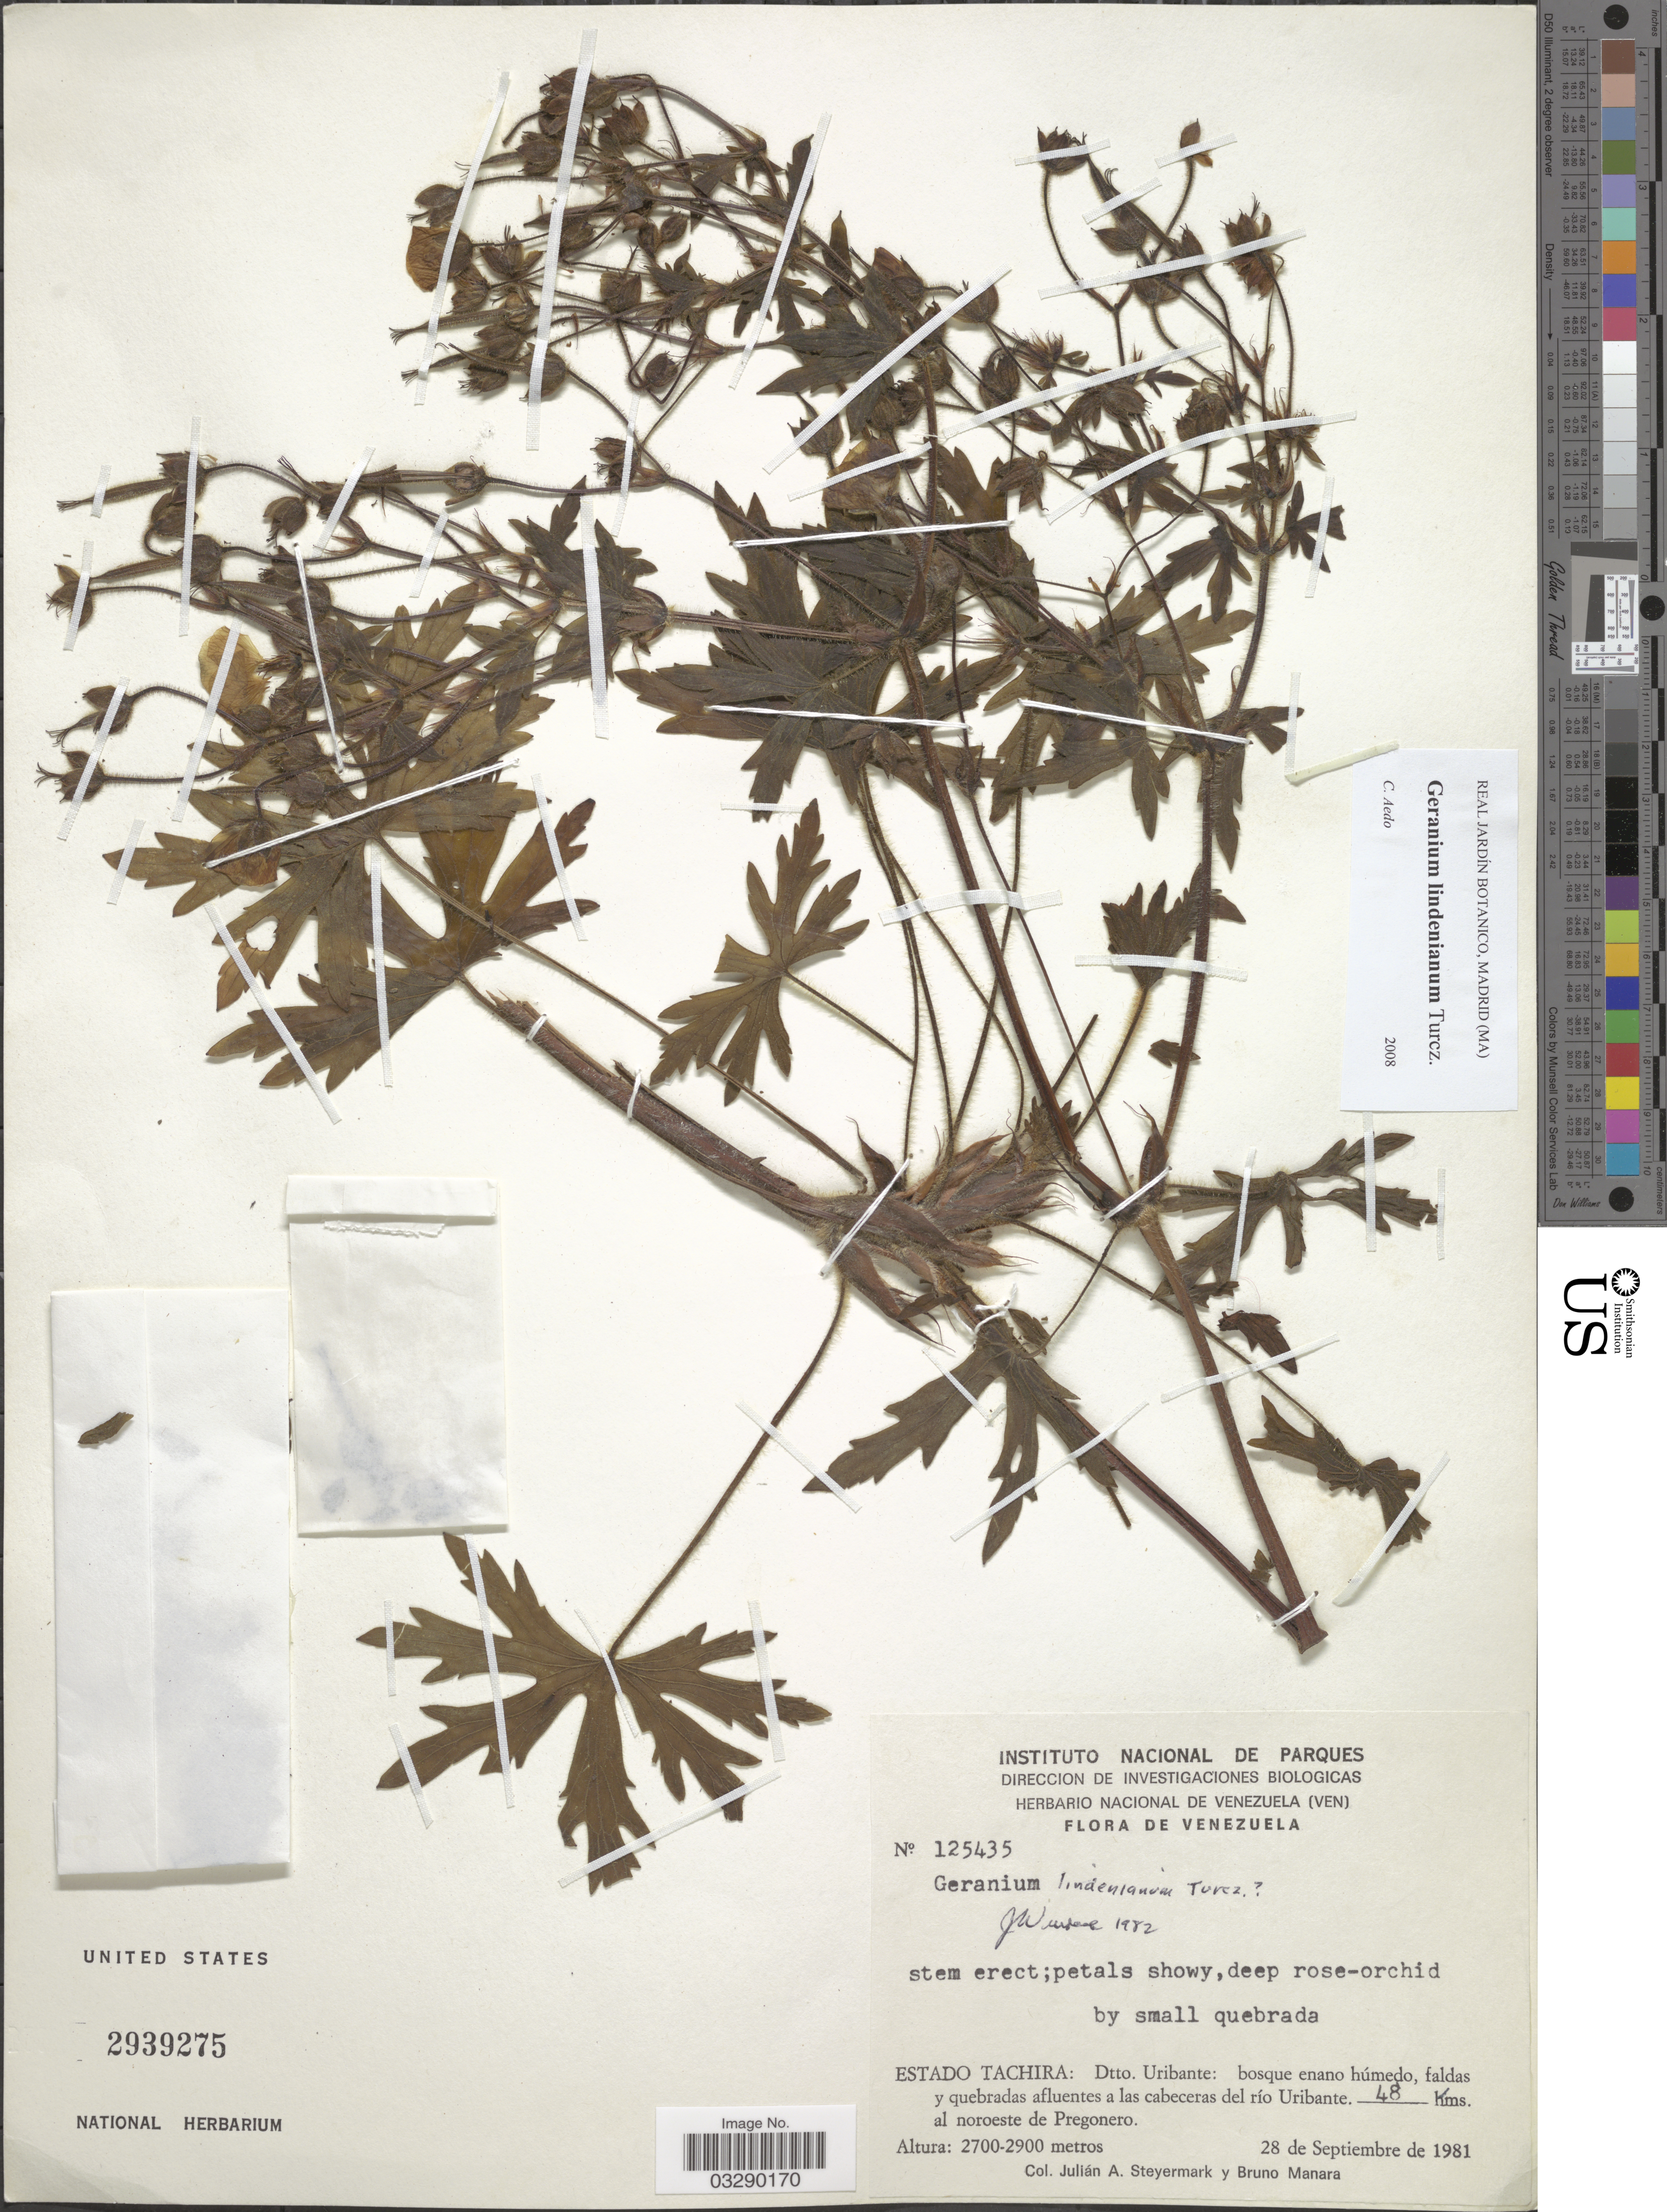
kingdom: Plantae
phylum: Tracheophyta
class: Magnoliopsida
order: Geraniales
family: Geraniaceae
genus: Geranium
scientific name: Geranium lindenianum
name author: Turcz.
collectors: J. Steyermark & B. Manara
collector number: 125435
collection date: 1981-09-28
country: Venezuela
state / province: Tachira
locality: Dtto. Uribante: bosque enano húmedo, faldas y quebradas afluentes a las cabeceras del río Uribante. 48 Kms. al noroeste de Pregonero.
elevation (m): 2700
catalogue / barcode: US 2939275